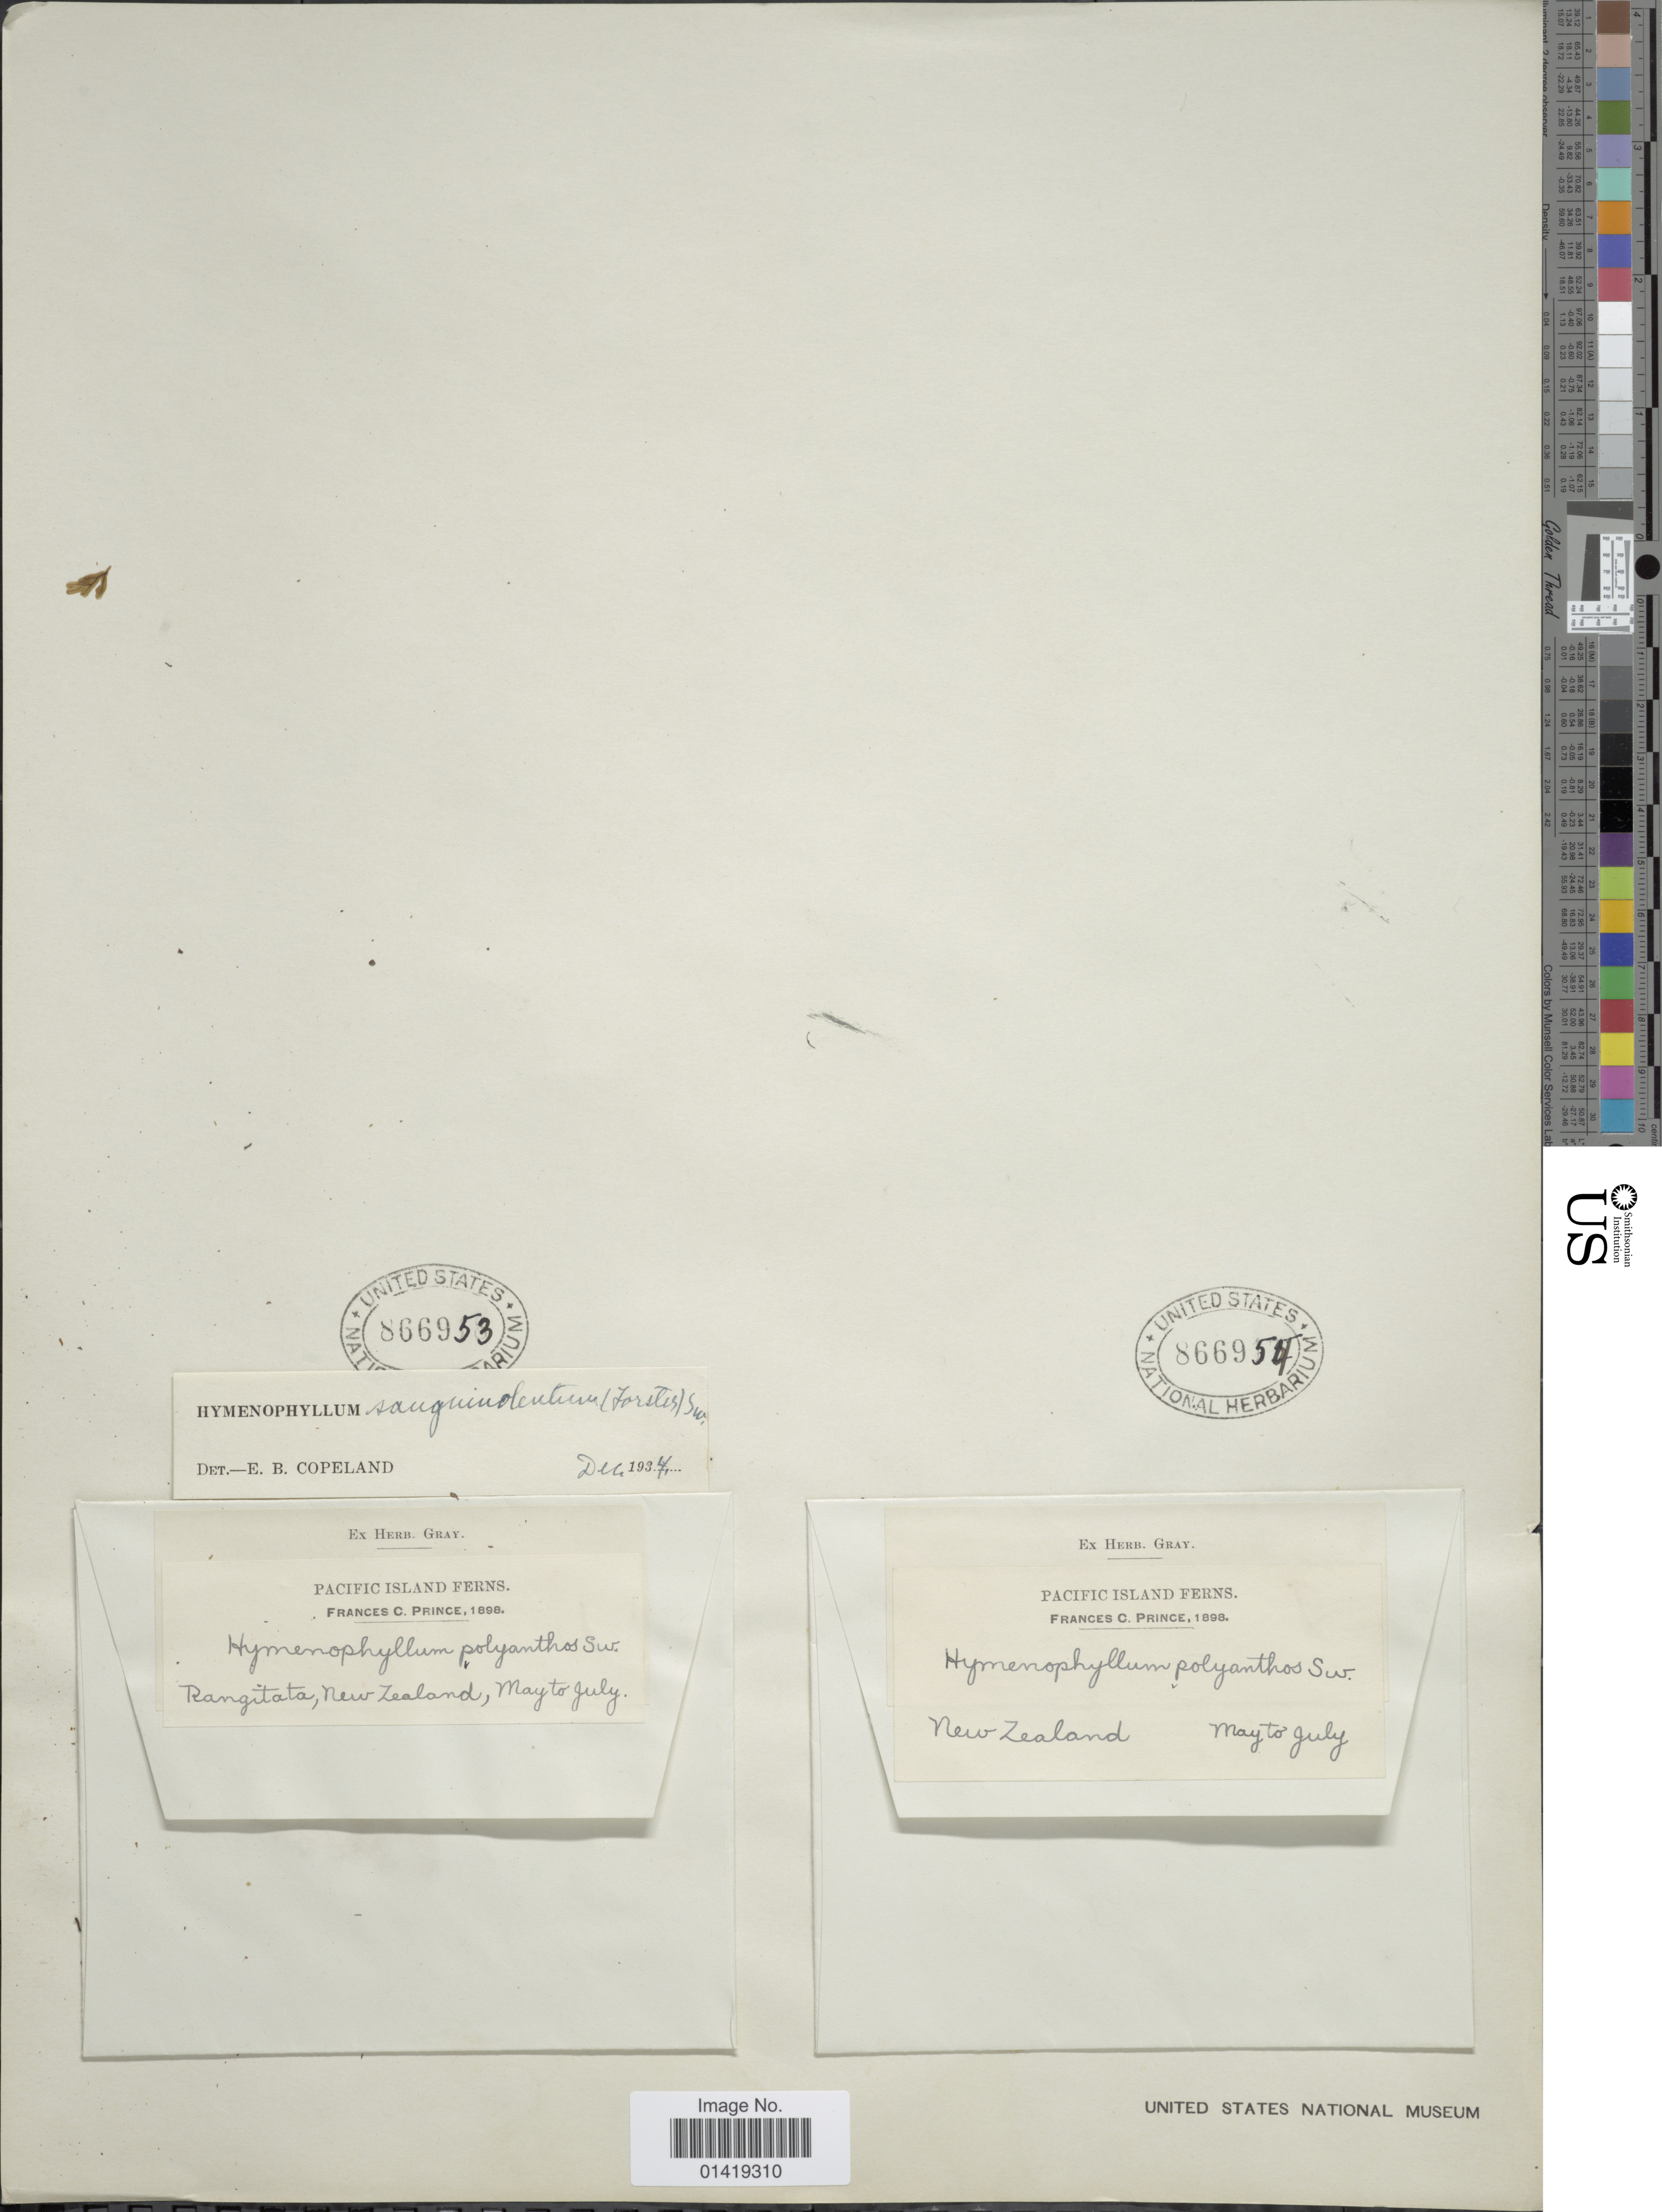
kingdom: Plantae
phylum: Tracheophyta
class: Polypodiopsida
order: Hymenophyllales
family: Hymenophyllaceae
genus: Hymenophyllum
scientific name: Hymenophyllum sanguinolentum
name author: (G. Forst.) Sw.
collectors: F. Prince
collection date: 1898-05/1898-07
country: New Zealand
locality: Pacifiic Island Ferns Rangitata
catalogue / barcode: US 866953-2